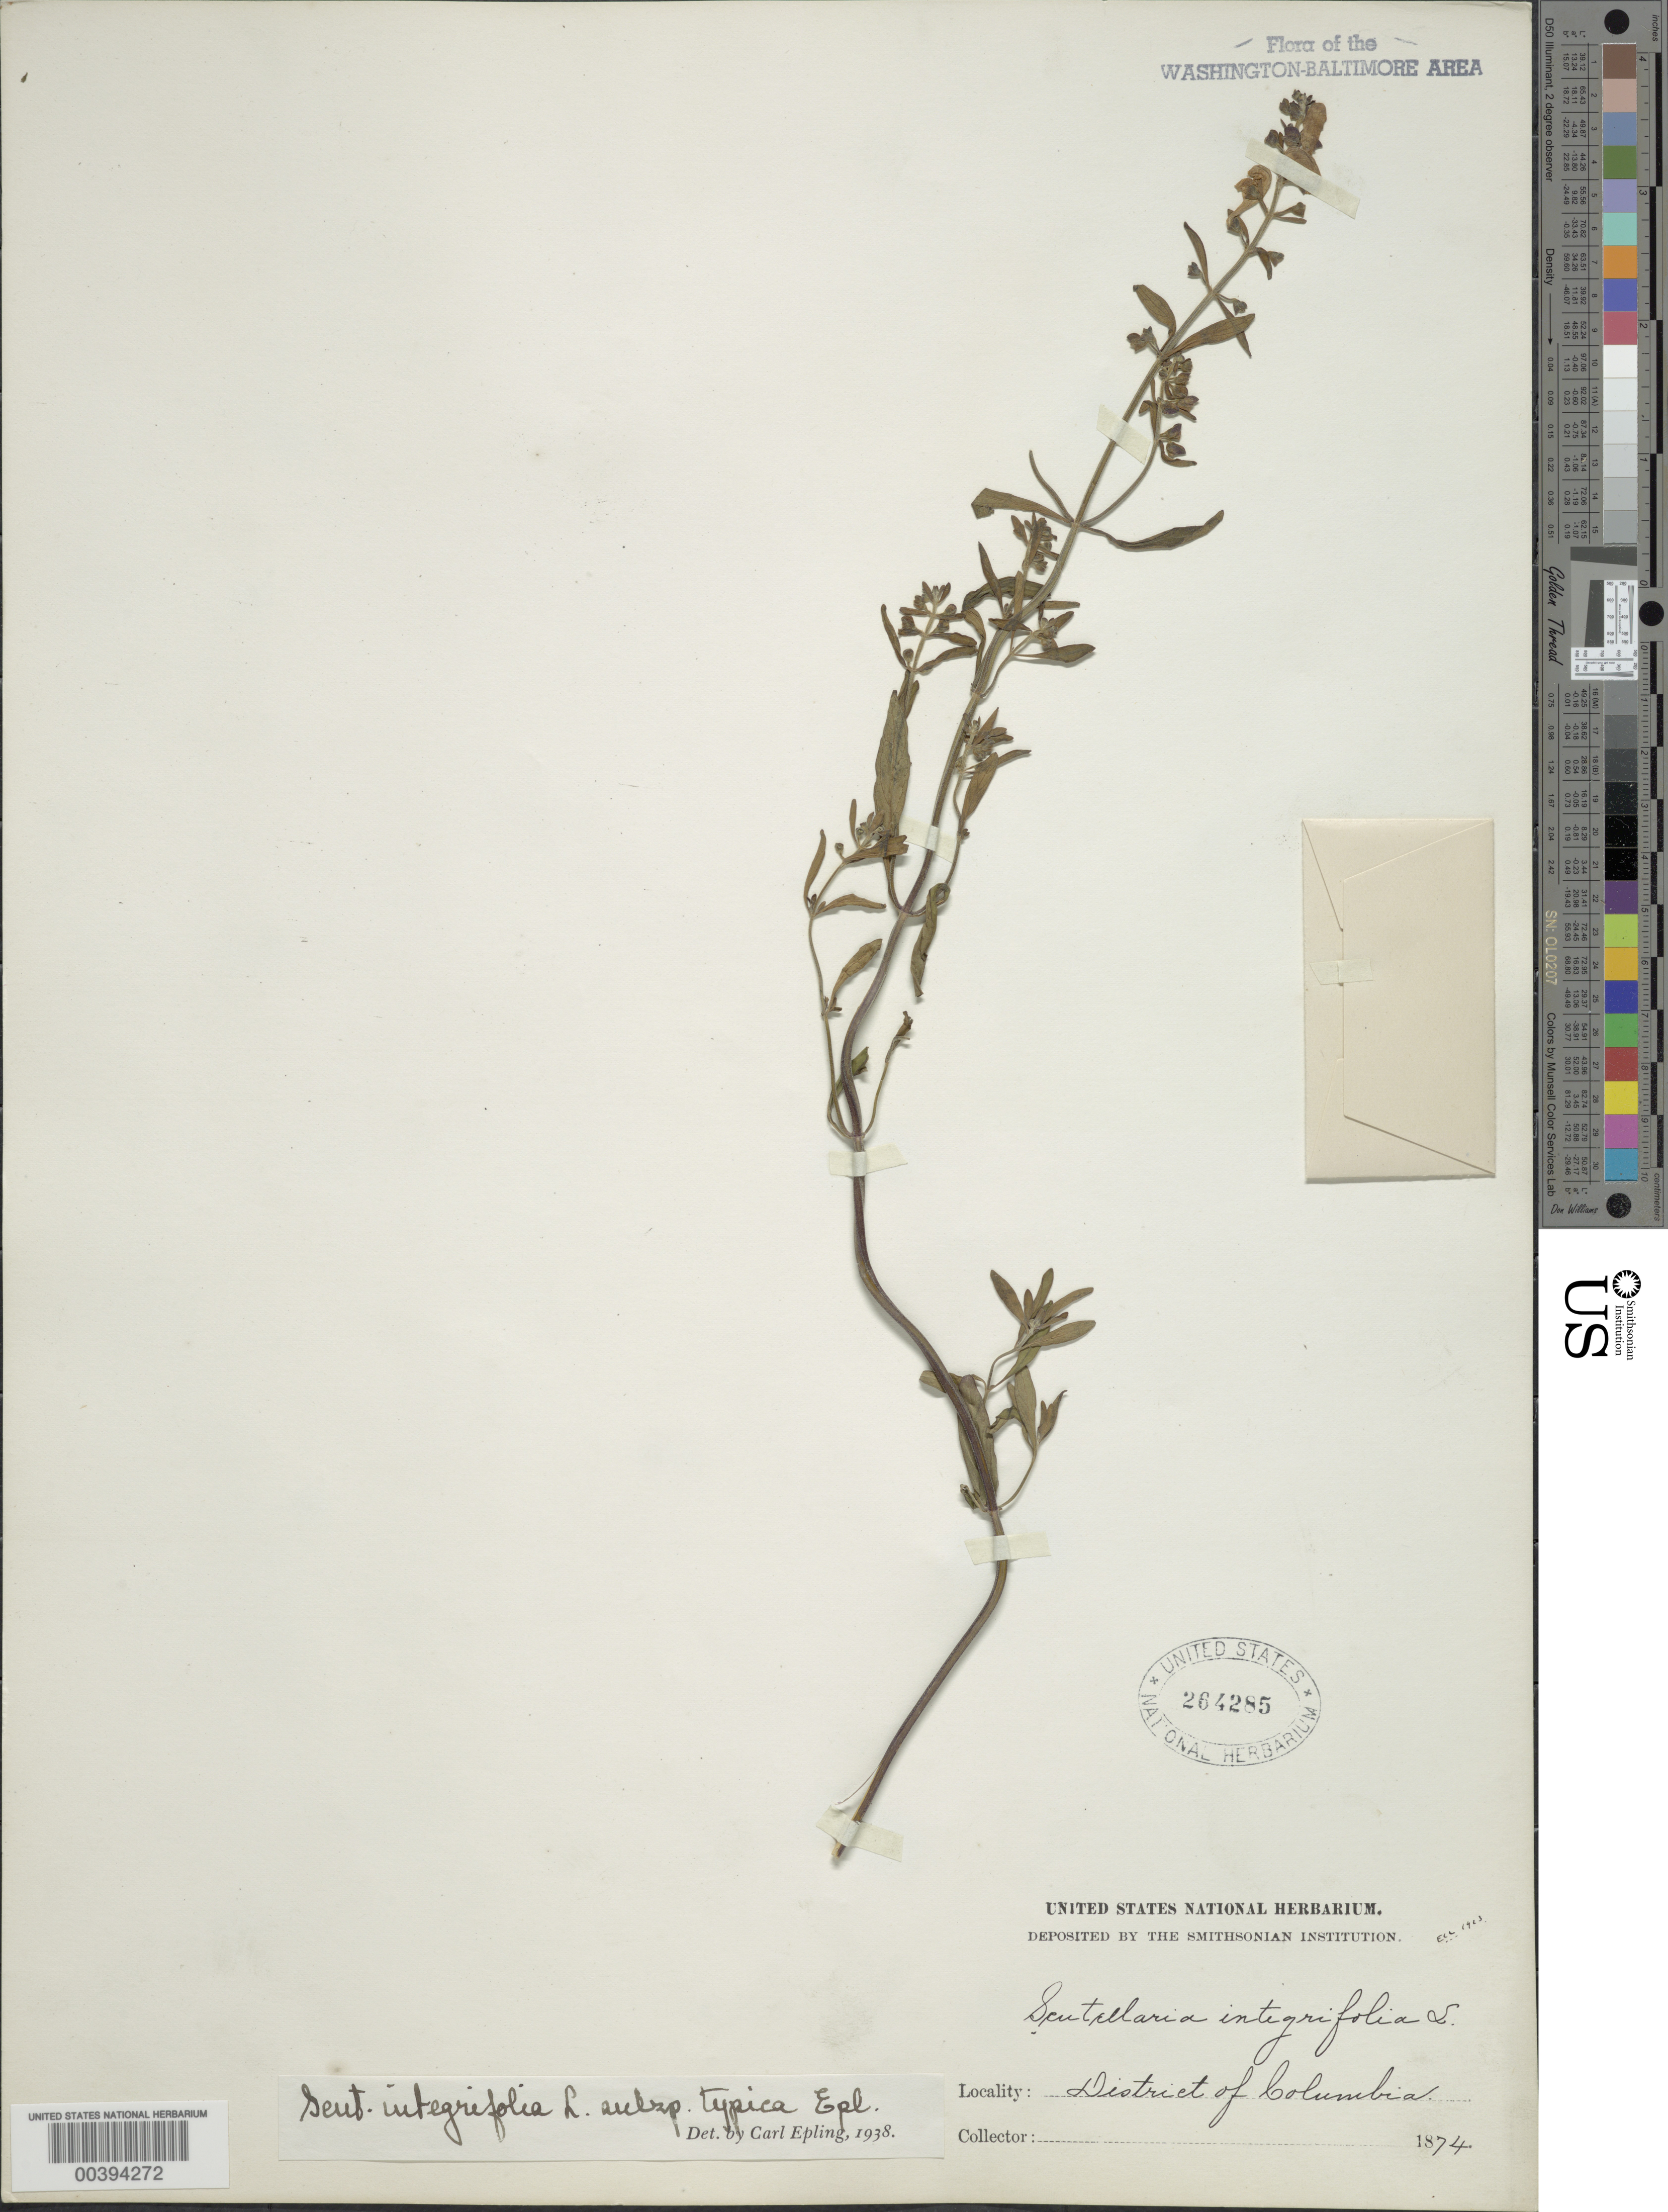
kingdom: Plantae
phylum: Tracheophyta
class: Magnoliopsida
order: Lamiales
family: Lamiaceae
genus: Scutellaria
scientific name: Scutellaria integrifolia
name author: L.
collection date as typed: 1874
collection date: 1874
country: United States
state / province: District of Columbia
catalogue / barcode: US 264285